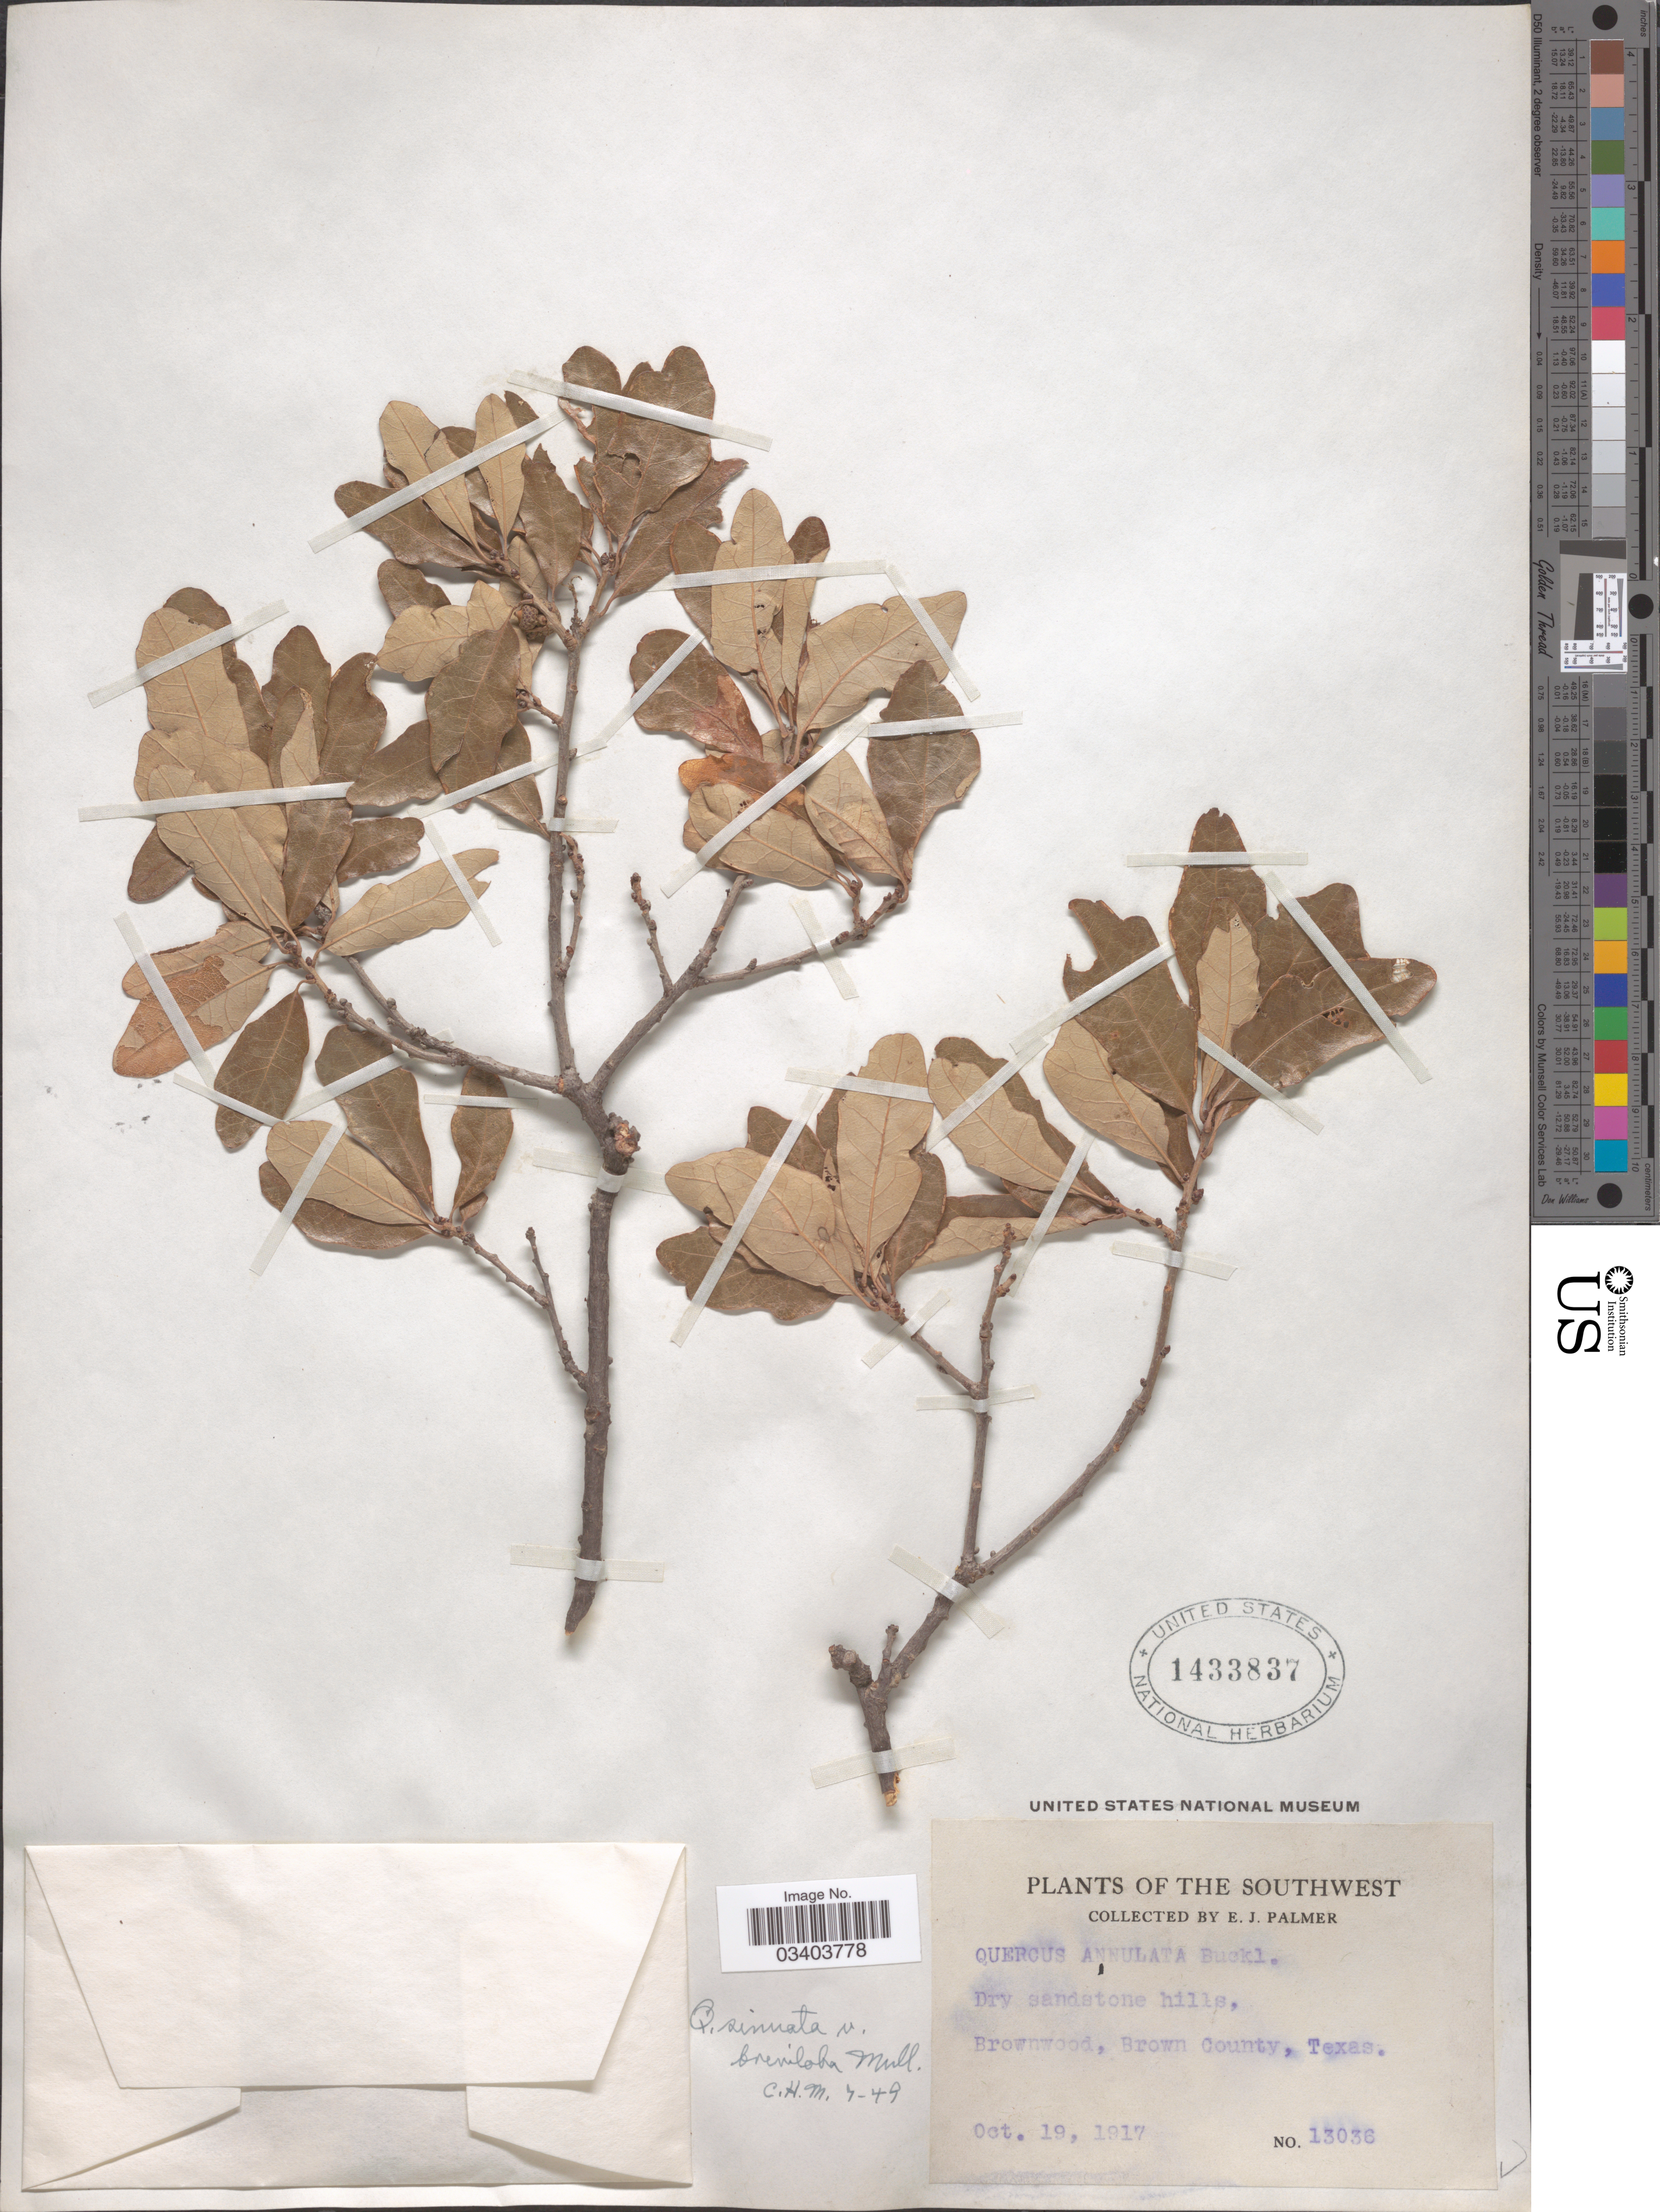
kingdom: Plantae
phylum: Tracheophyta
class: Magnoliopsida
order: Fagales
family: Fagaceae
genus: Quercus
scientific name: Quercus breviloba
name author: (Torr.) Sarg.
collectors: E. J. Palmer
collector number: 13036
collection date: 1917-10-19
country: United States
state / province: Texas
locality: The Southwest. Brownwood, Brown County.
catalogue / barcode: US 1433837